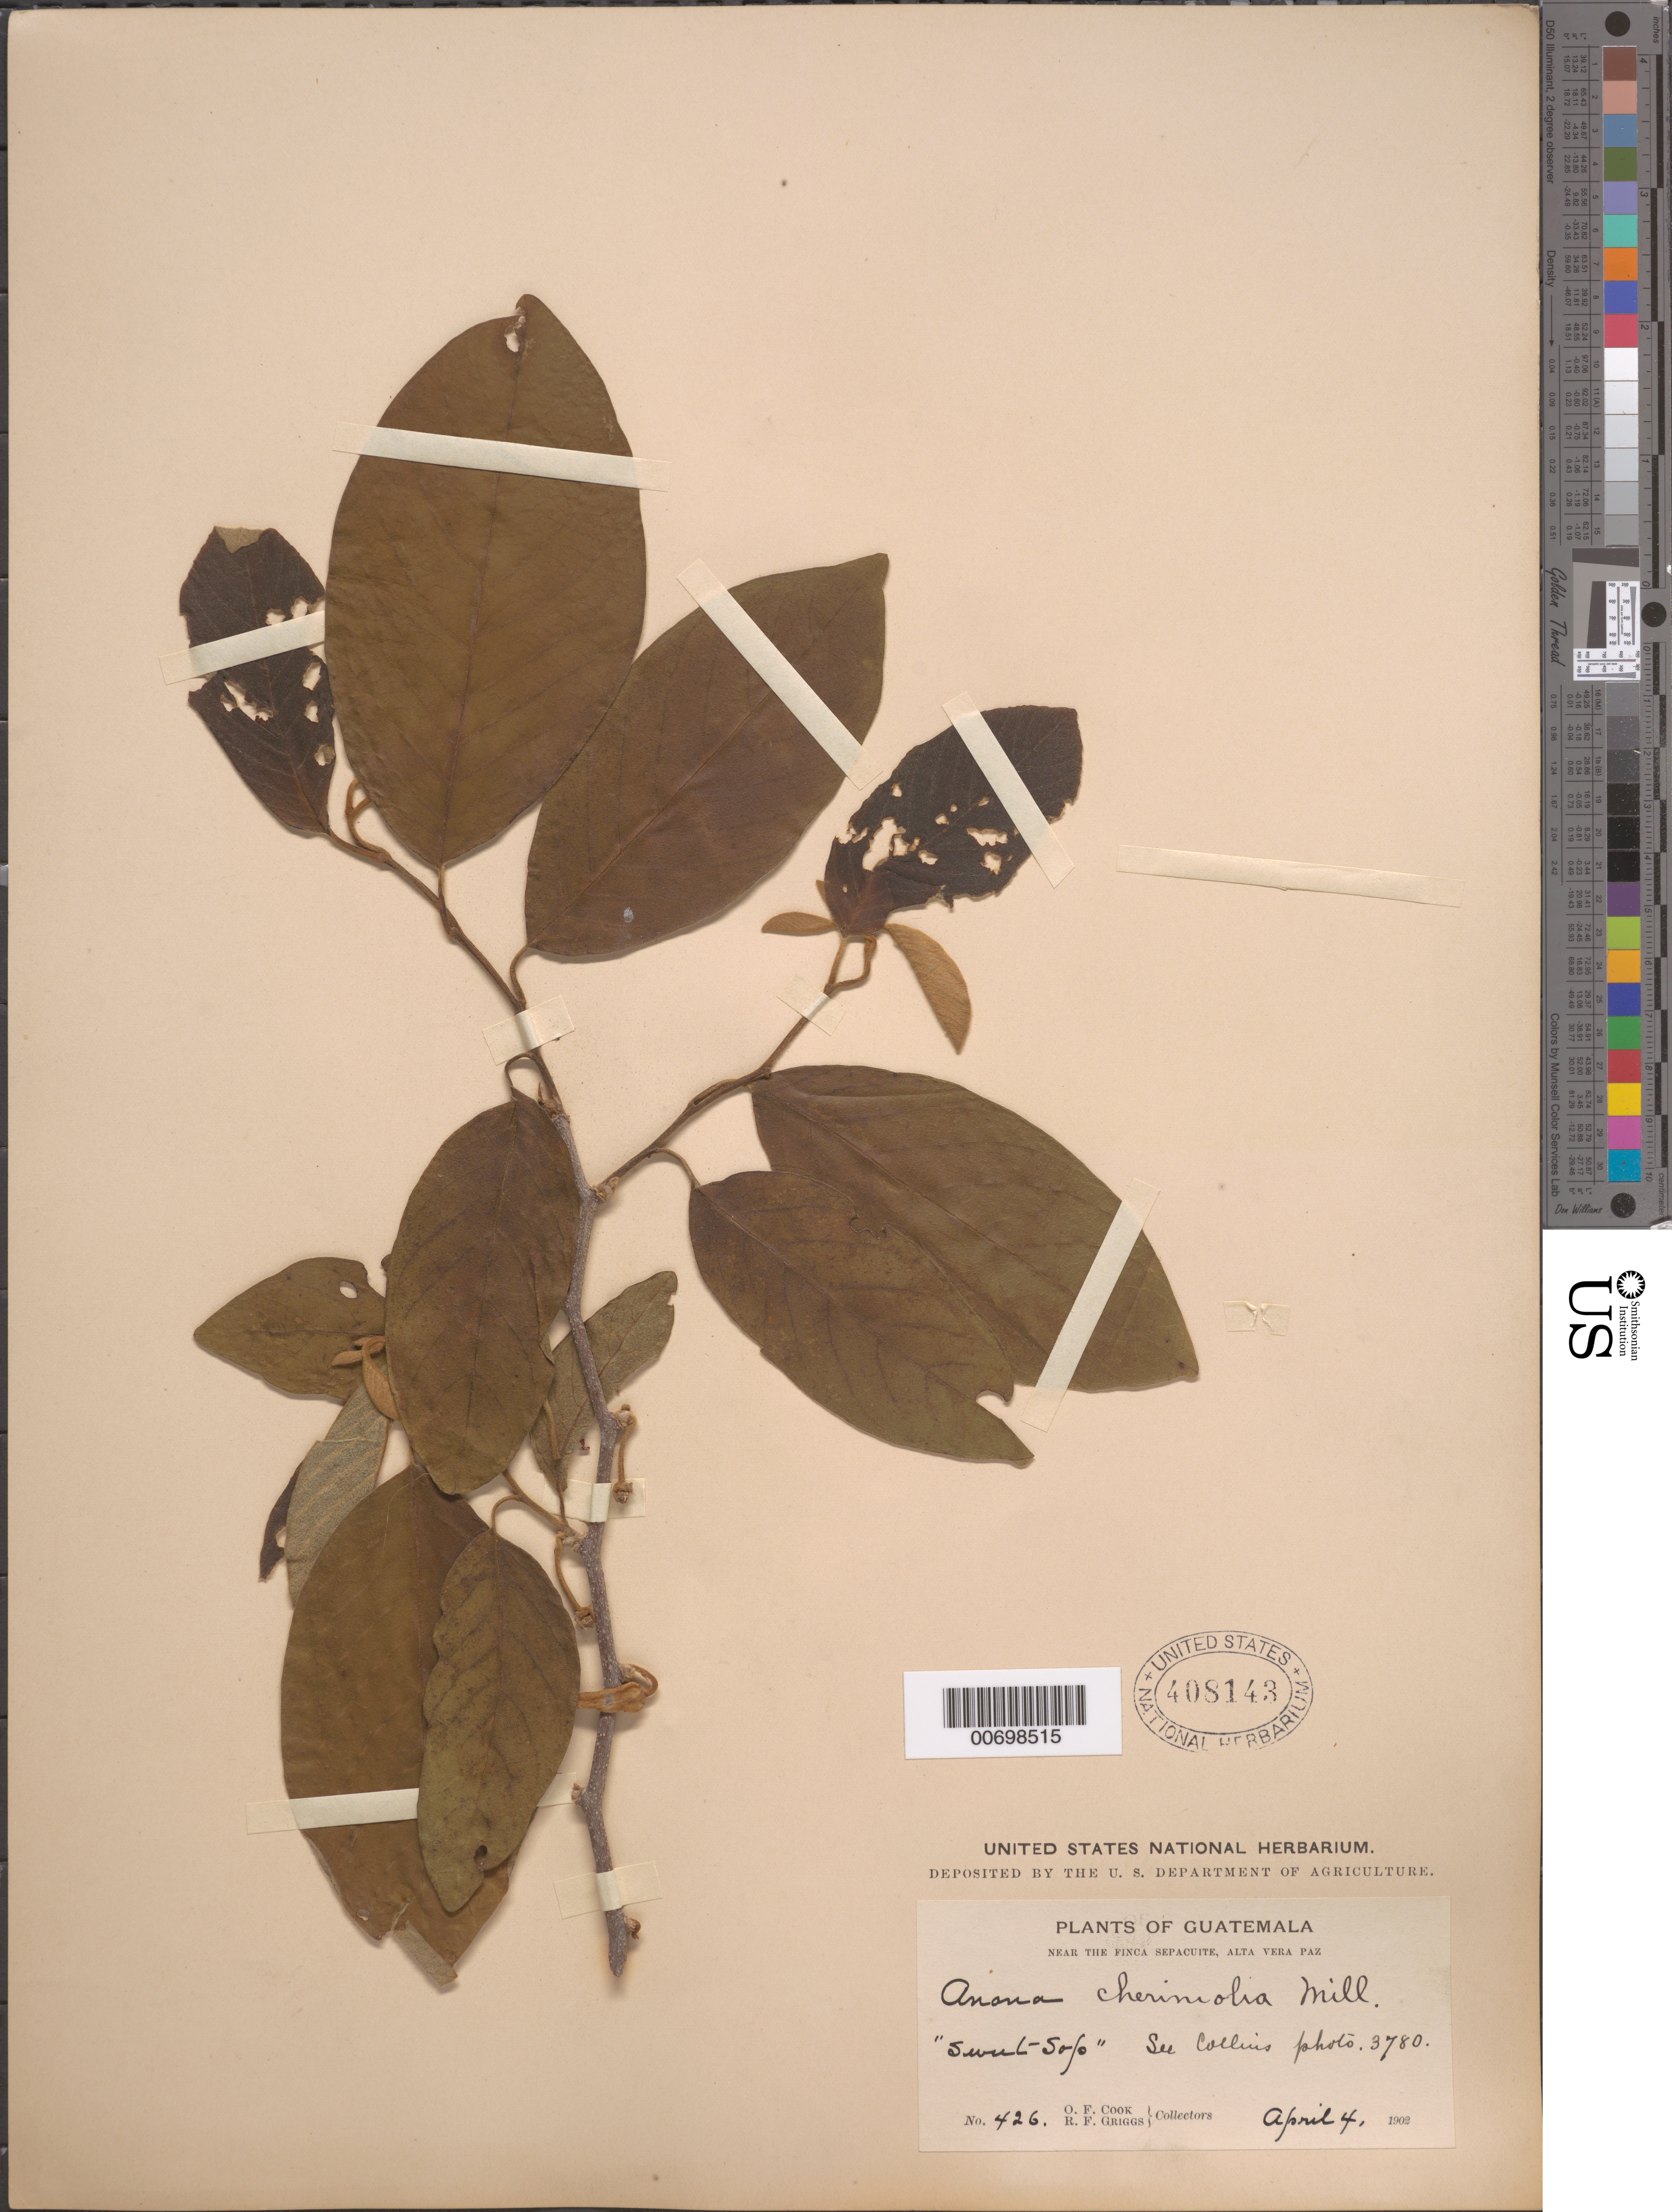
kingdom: Plantae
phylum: Tracheophyta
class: Magnoliopsida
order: Magnoliales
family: Annonaceae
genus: Annona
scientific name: Annona cherimola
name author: Mill.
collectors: O. F. Cook & R. F. Griggs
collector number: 426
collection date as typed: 04 Apr 1902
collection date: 1902-04-04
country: Guatemala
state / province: Alta Verapaz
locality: Near the Finca Sepacuite.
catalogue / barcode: US 408143